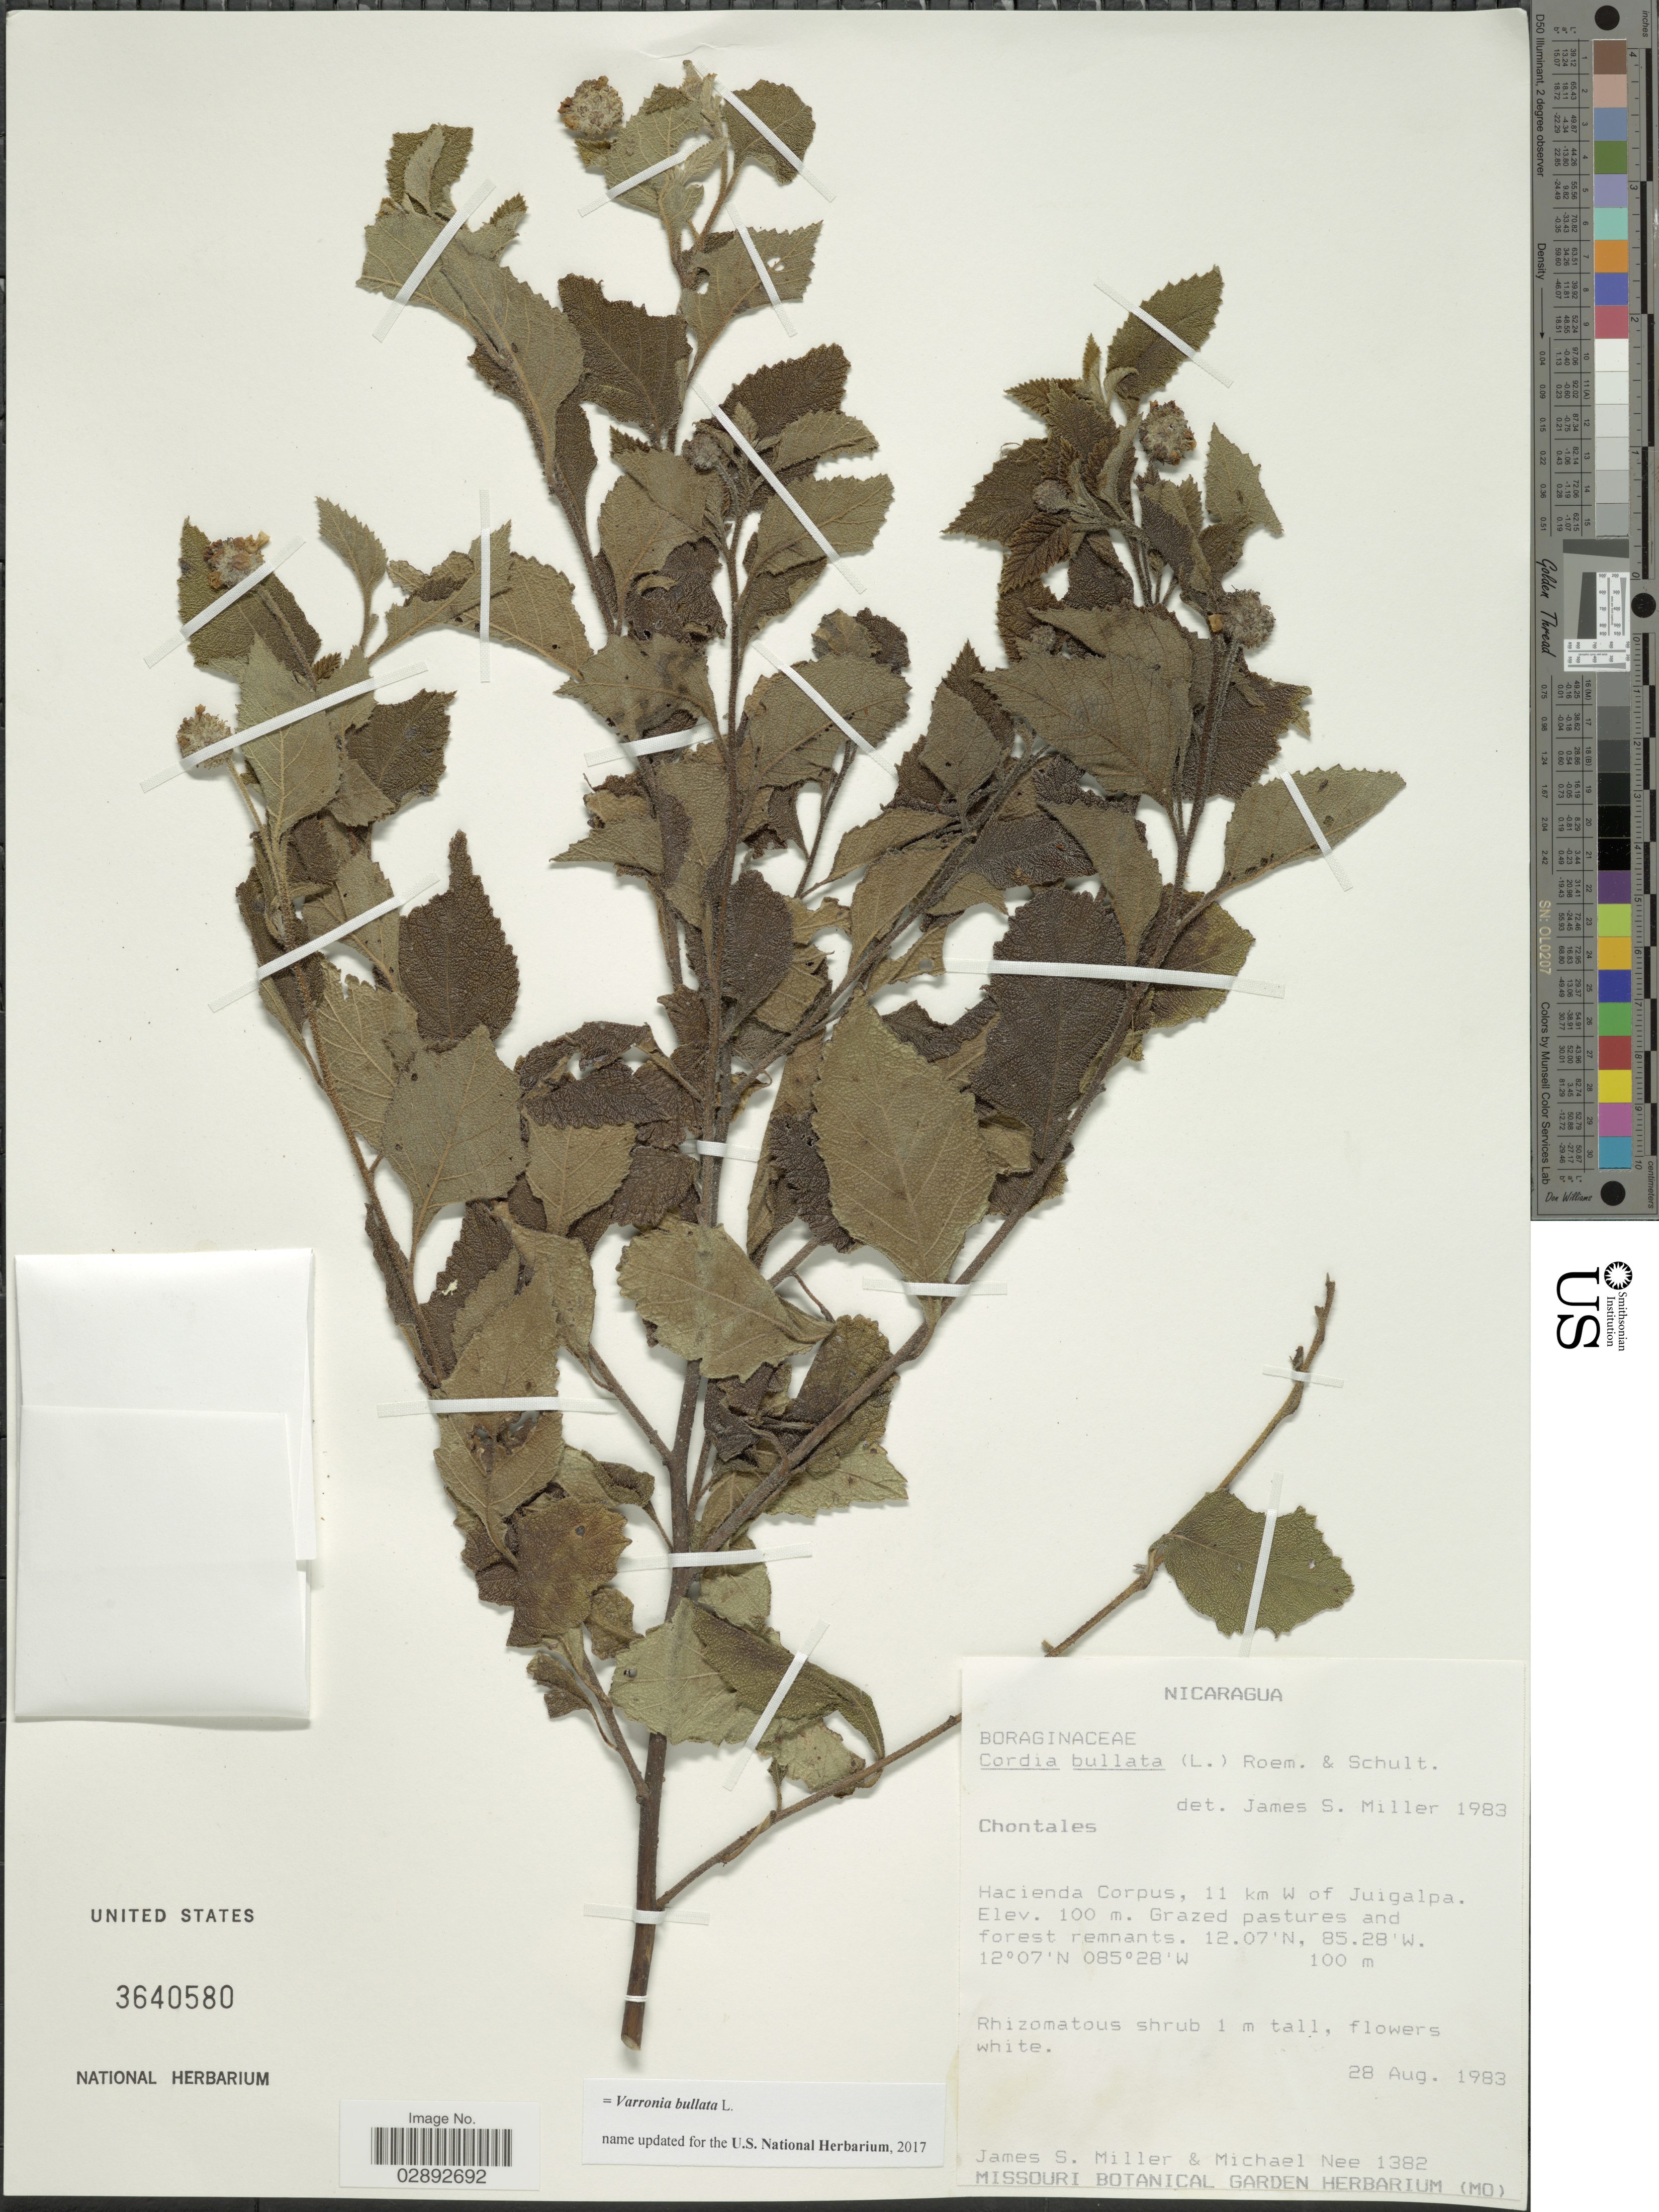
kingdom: Plantae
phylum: Tracheophyta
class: Magnoliopsida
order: Boraginales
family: Cordiaceae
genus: Varronia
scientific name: Varronia bullata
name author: L.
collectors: J. S. Miller & M. Nee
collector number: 1382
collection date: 1983-08-28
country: Nicaragua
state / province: Chontales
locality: Hacienda Corpus, 11 km W of Juigalpa.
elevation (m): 100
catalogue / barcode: US 3640580